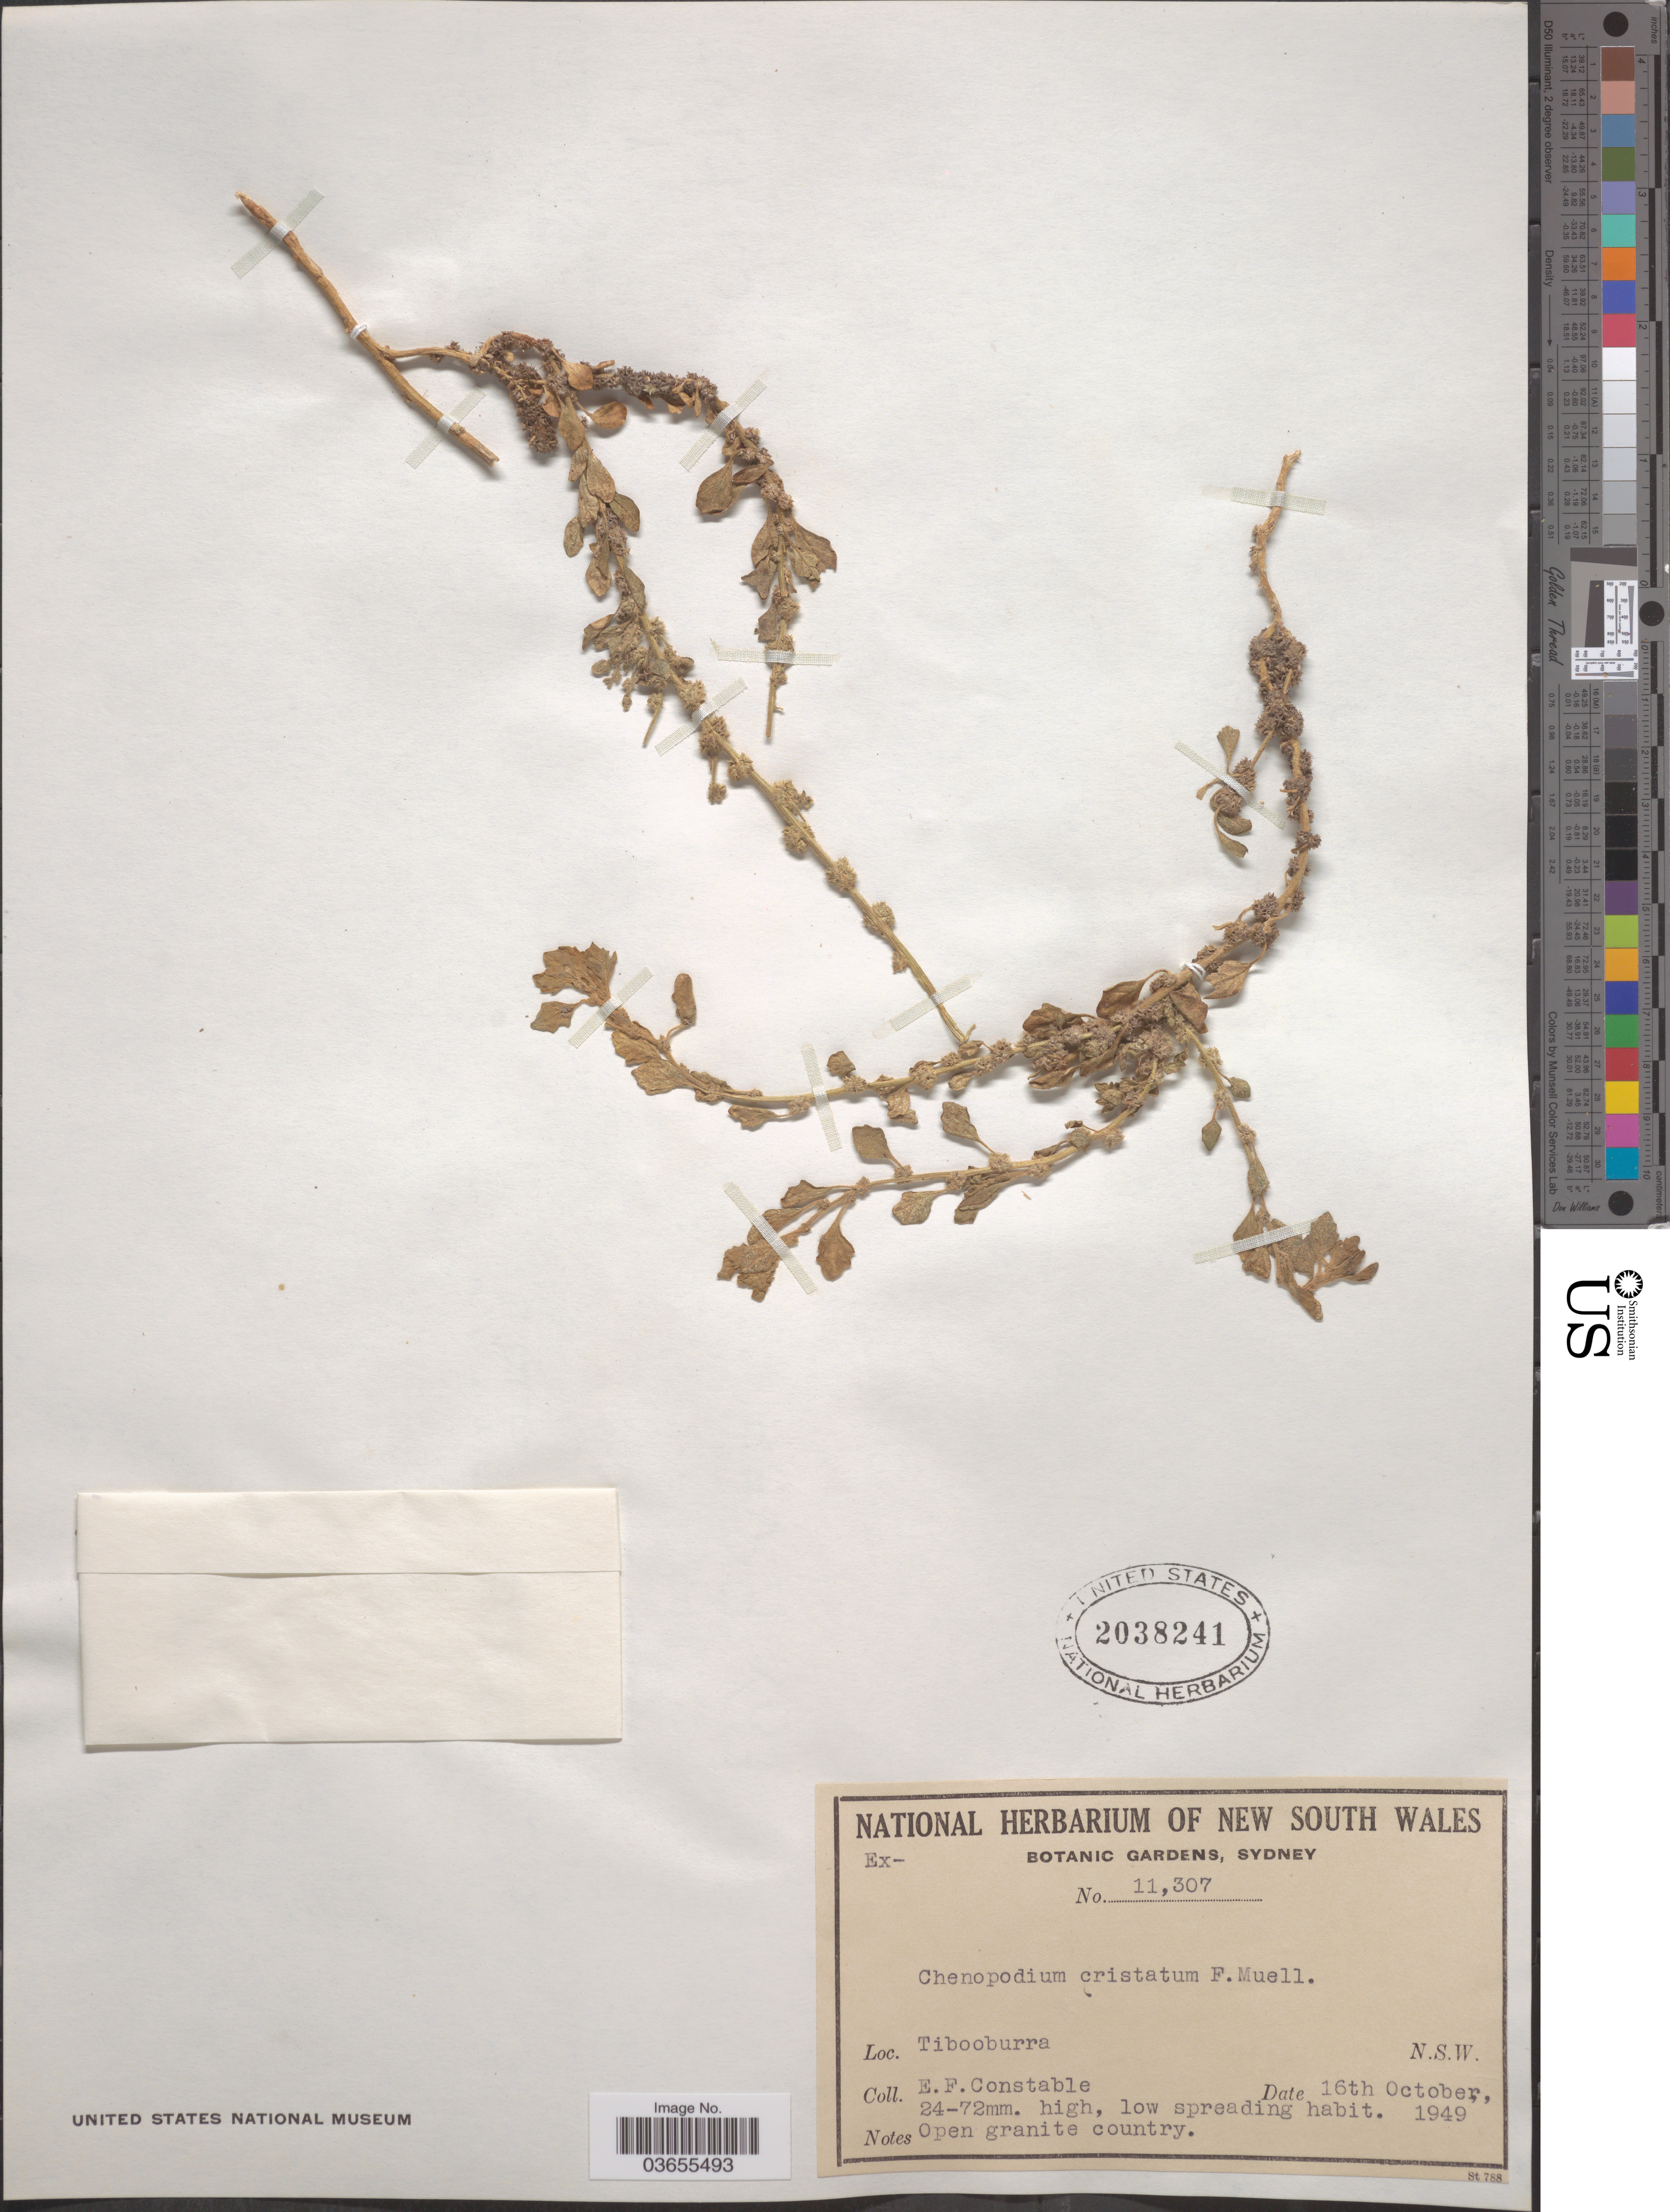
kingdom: Plantae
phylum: Tracheophyta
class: Magnoliopsida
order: Caryophyllales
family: Amaranthaceae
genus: Chenopodium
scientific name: Chenopodium cristatum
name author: (F. Muell.) F. Muell.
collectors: E. F. Constable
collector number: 11307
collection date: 1949-10-16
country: Australia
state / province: New South Wales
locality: Tibooburra.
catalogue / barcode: US 2038241